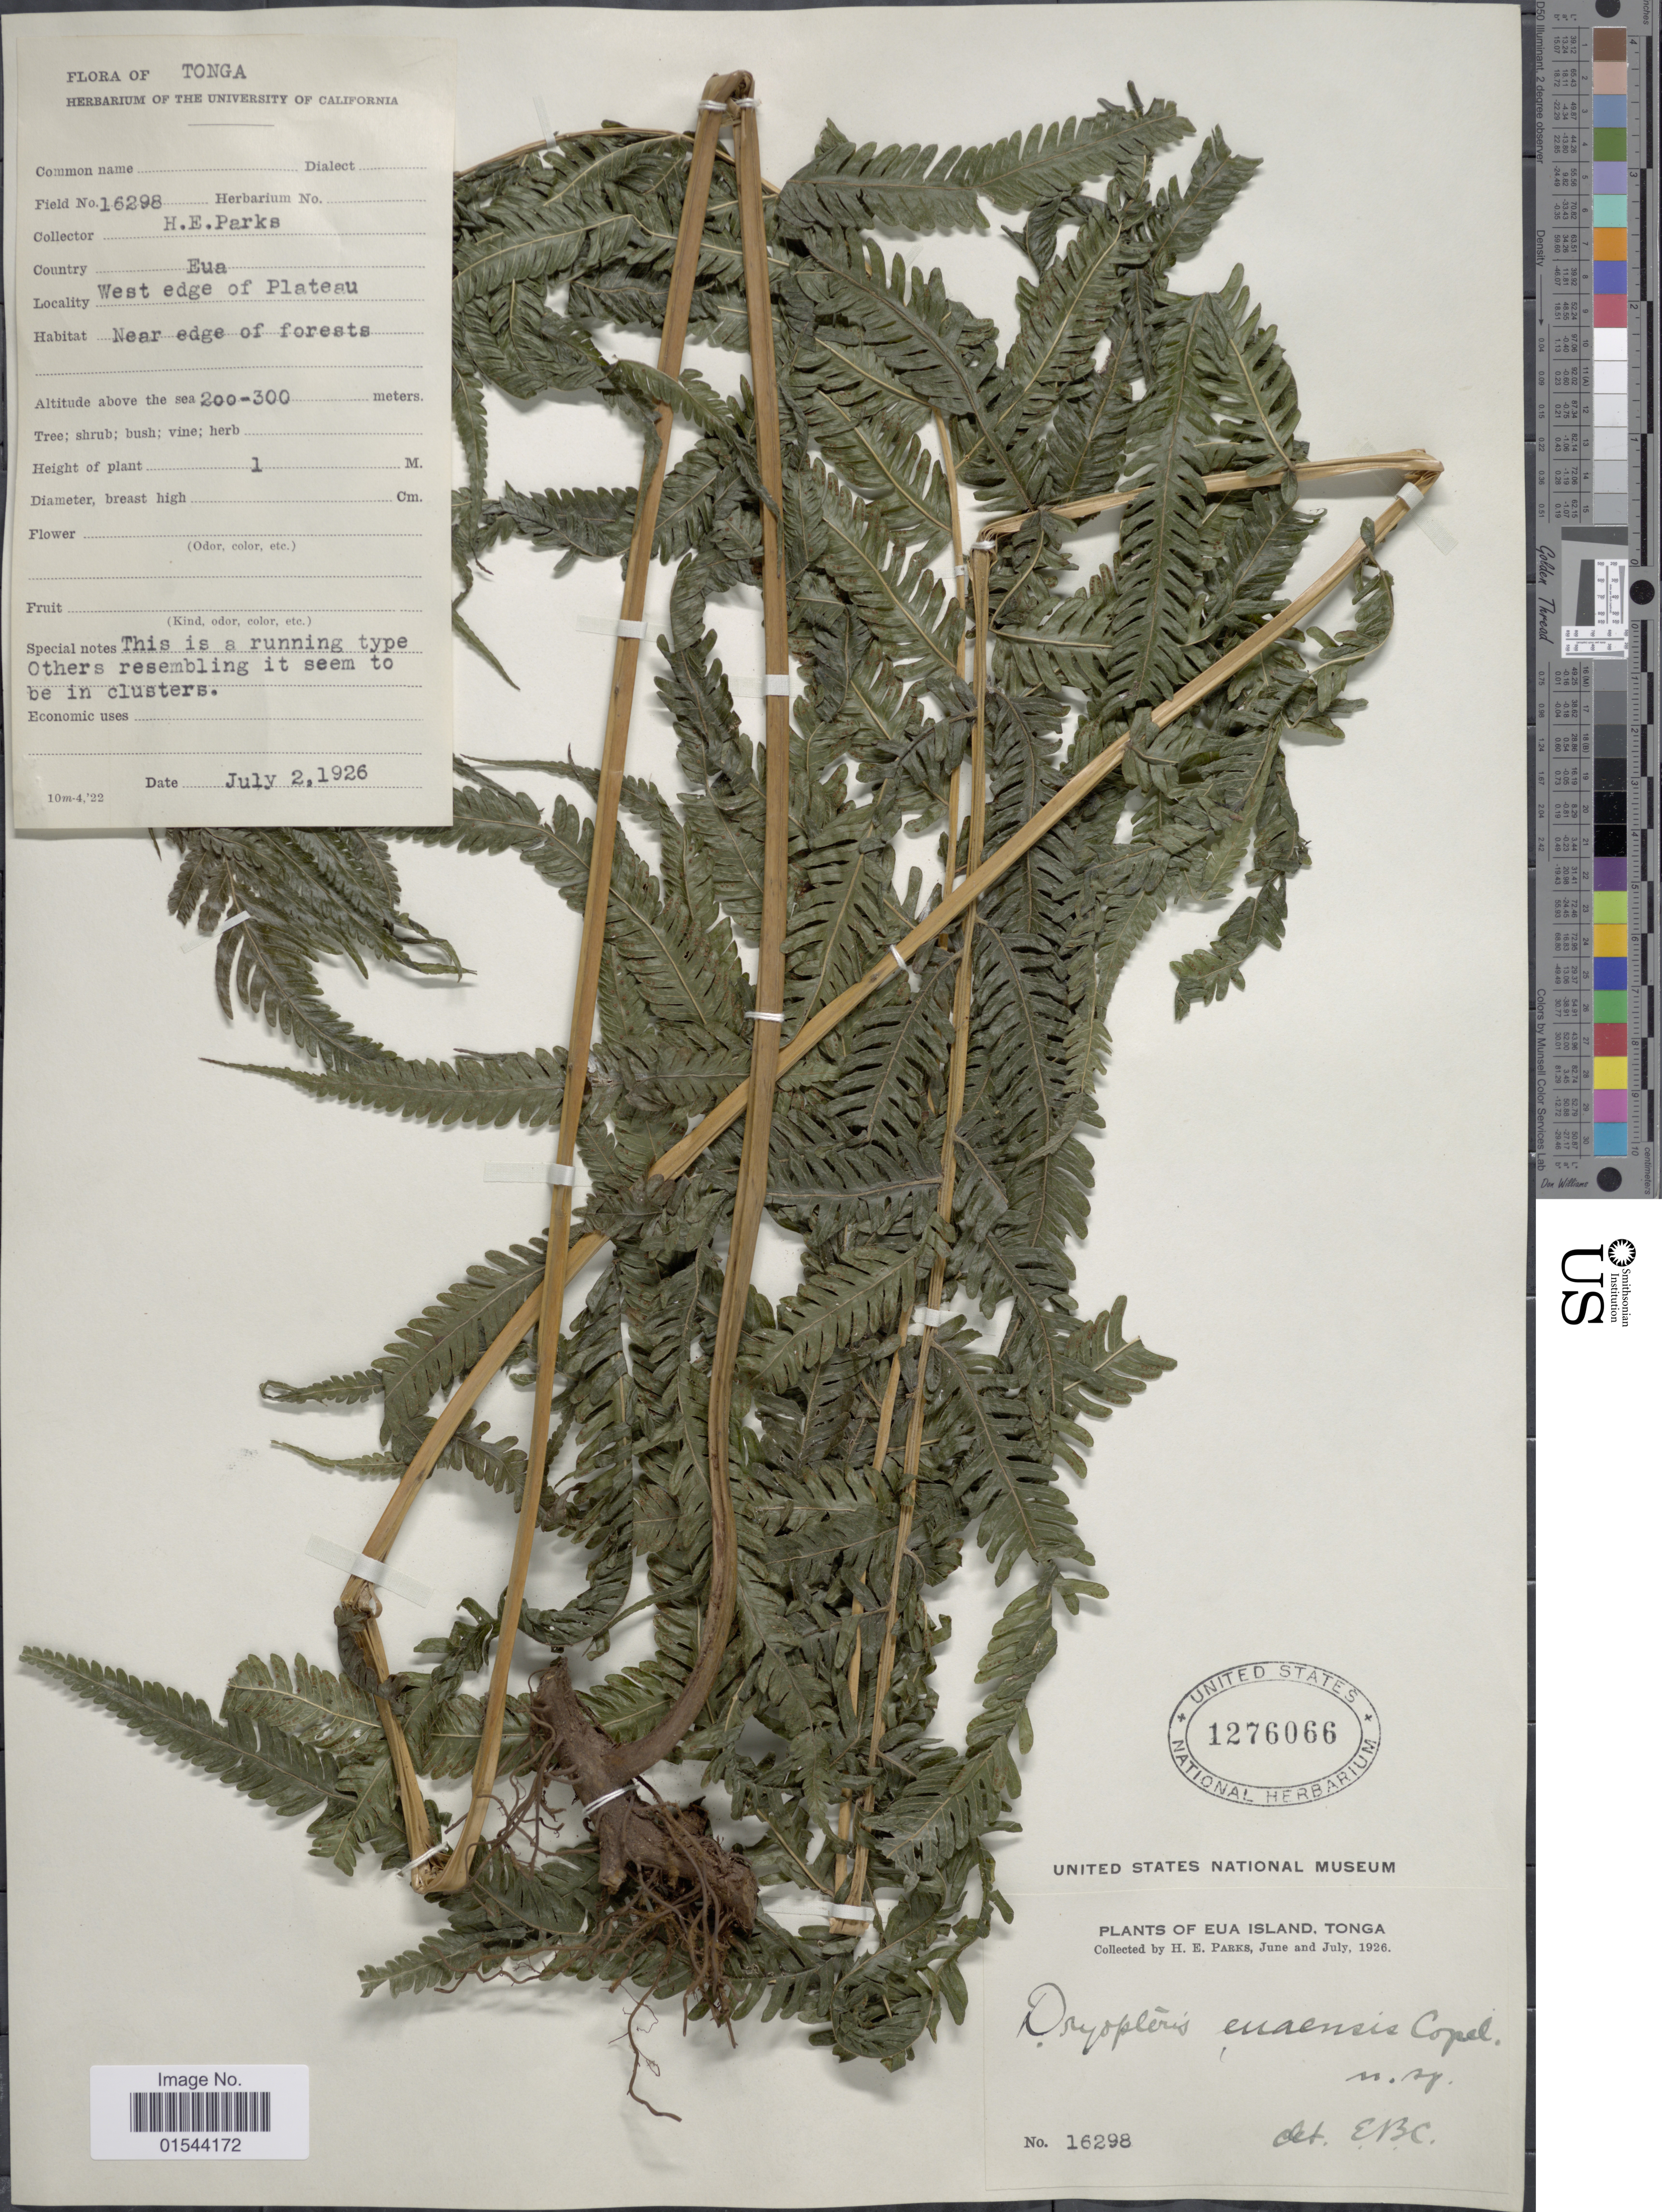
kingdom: Plantae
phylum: Tracheophyta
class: Polypodiopsida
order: Polypodiales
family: Thelypteridaceae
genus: Christella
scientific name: Christella harveyi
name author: (Mett.) Holttum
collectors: H. E. Parks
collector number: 16298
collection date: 1926-07-02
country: Tonga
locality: West edge of Plateau, Near edge of forest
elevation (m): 200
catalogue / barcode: US 1276066